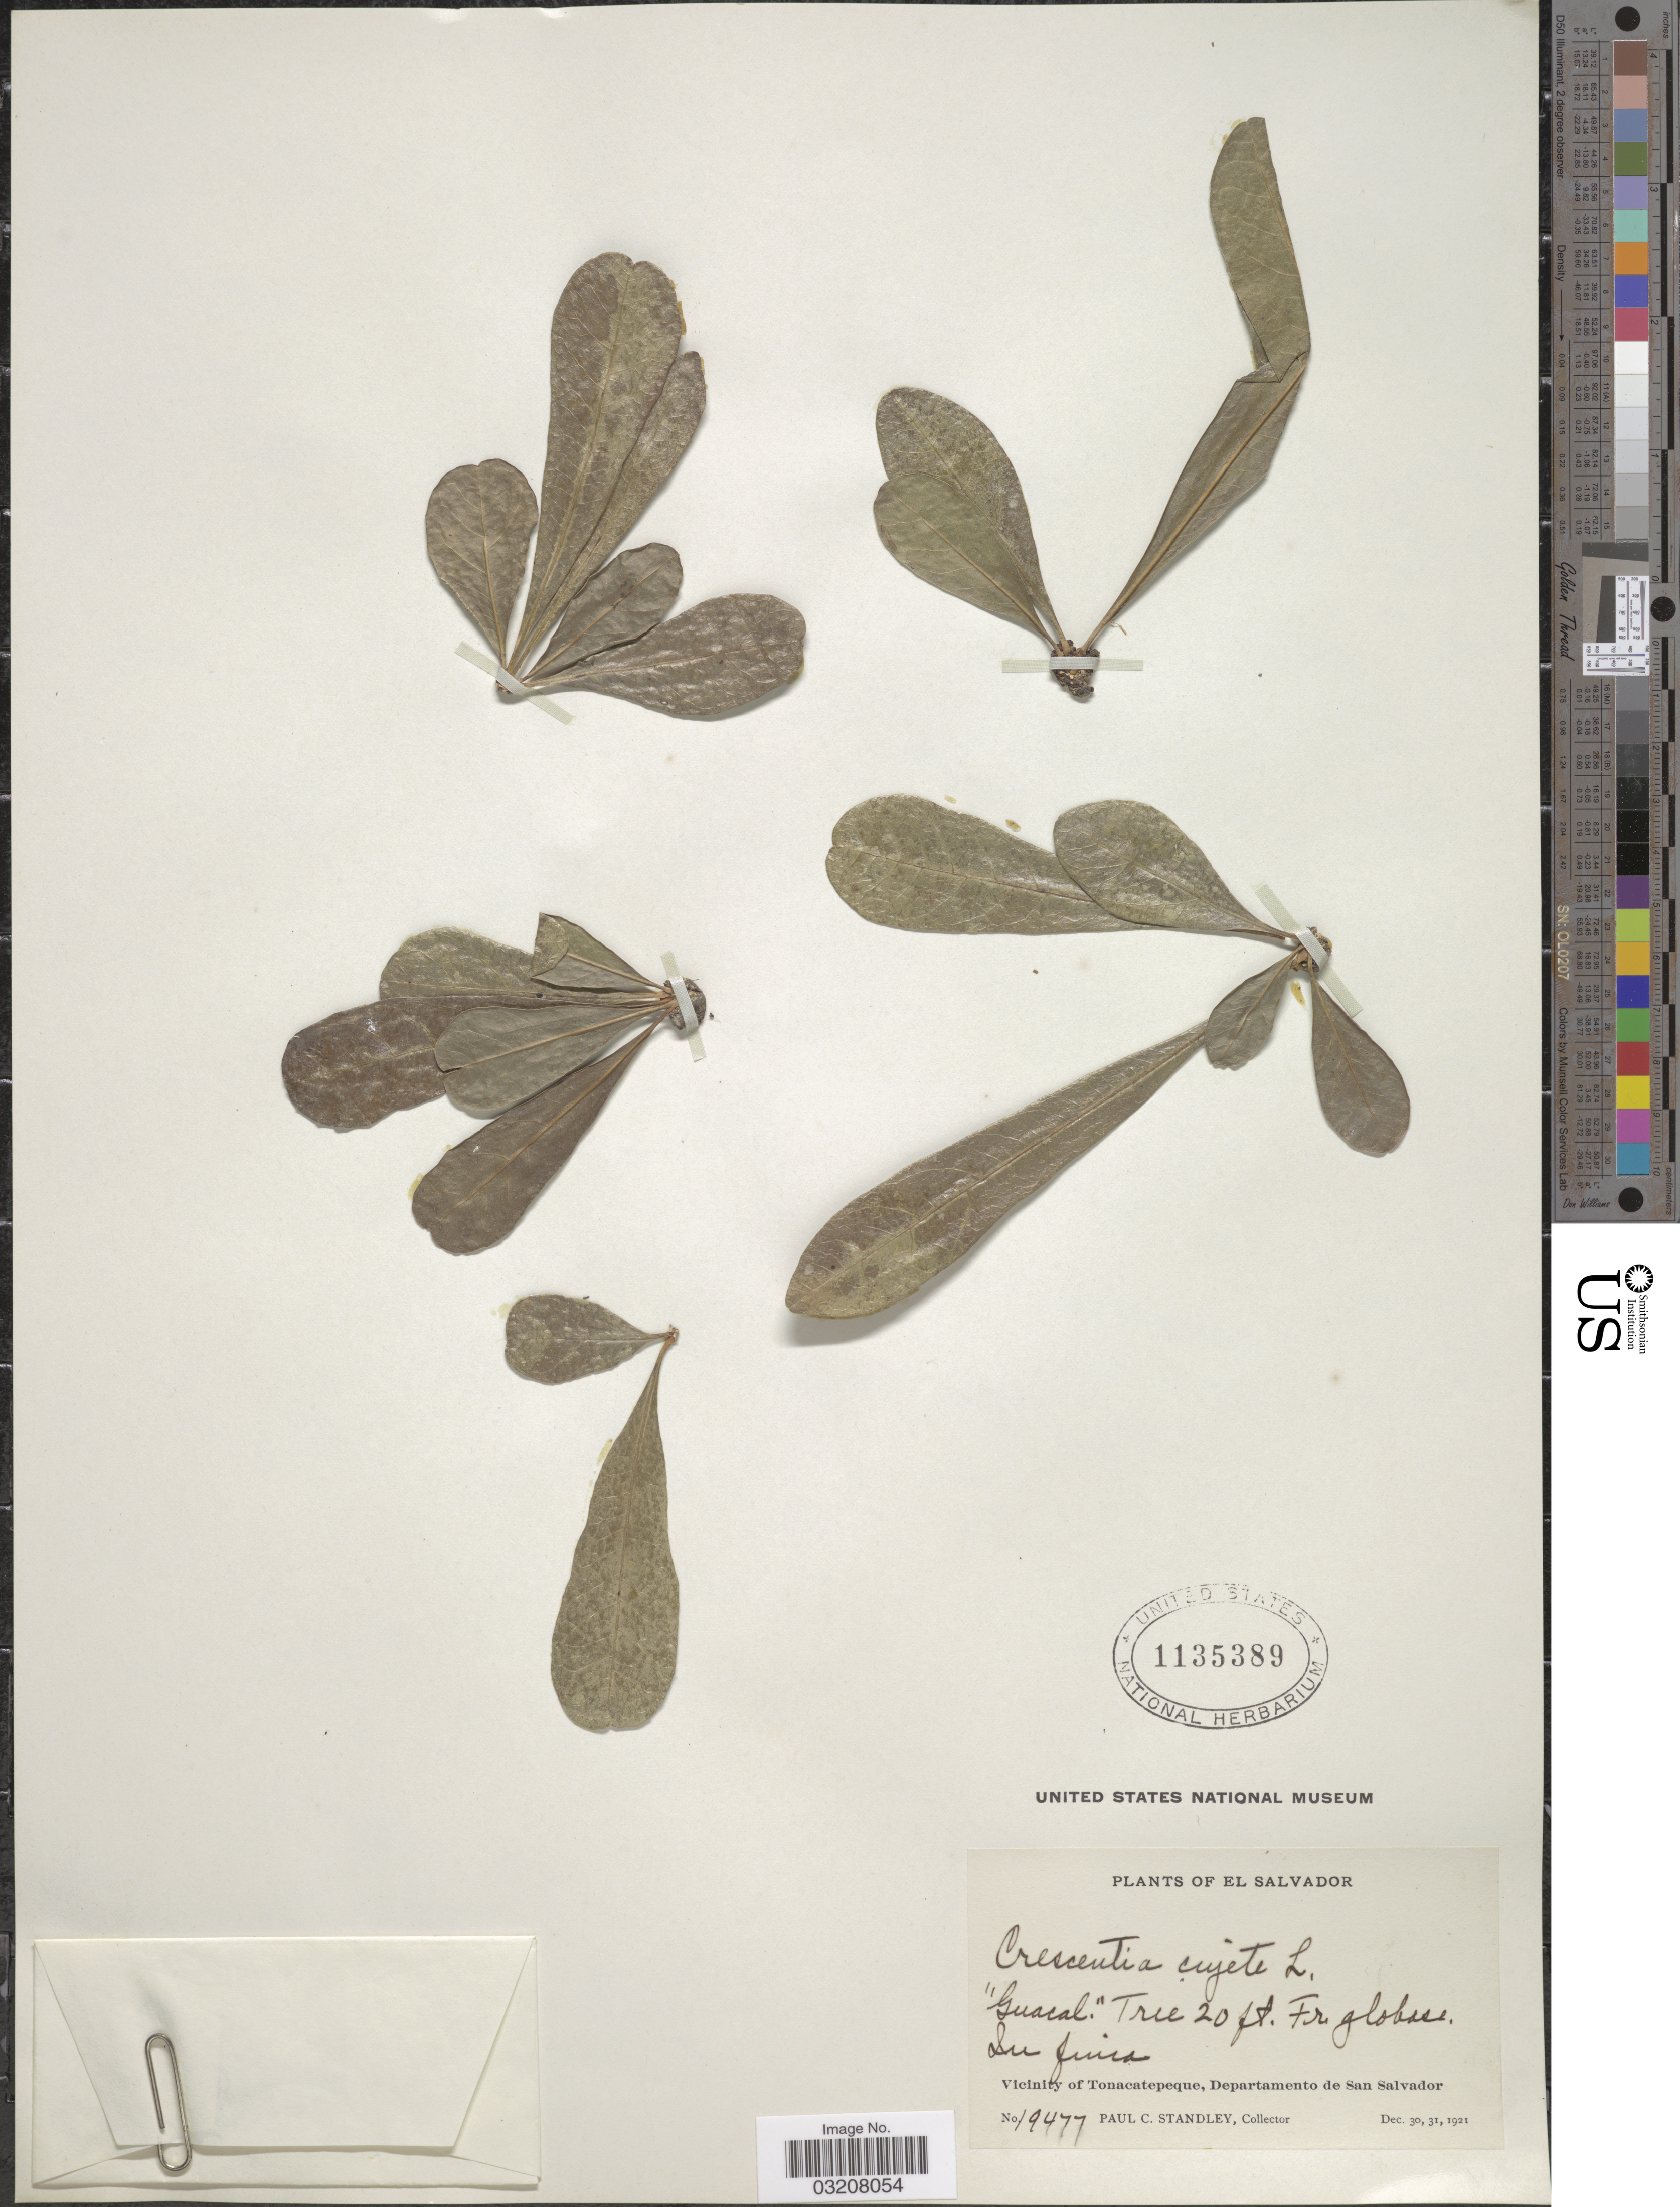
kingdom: Plantae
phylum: Tracheophyta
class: Magnoliopsida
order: Lamiales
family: Bignoniaceae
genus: Crescentia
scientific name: Crescentia cujete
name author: L.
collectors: P. C. Standley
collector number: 19477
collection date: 1921-12-30/1921-12-31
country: El Salvador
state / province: San Salvador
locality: Vicinity of Tonacatepeque, Departamento de San Salvador.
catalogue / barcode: US 1135389